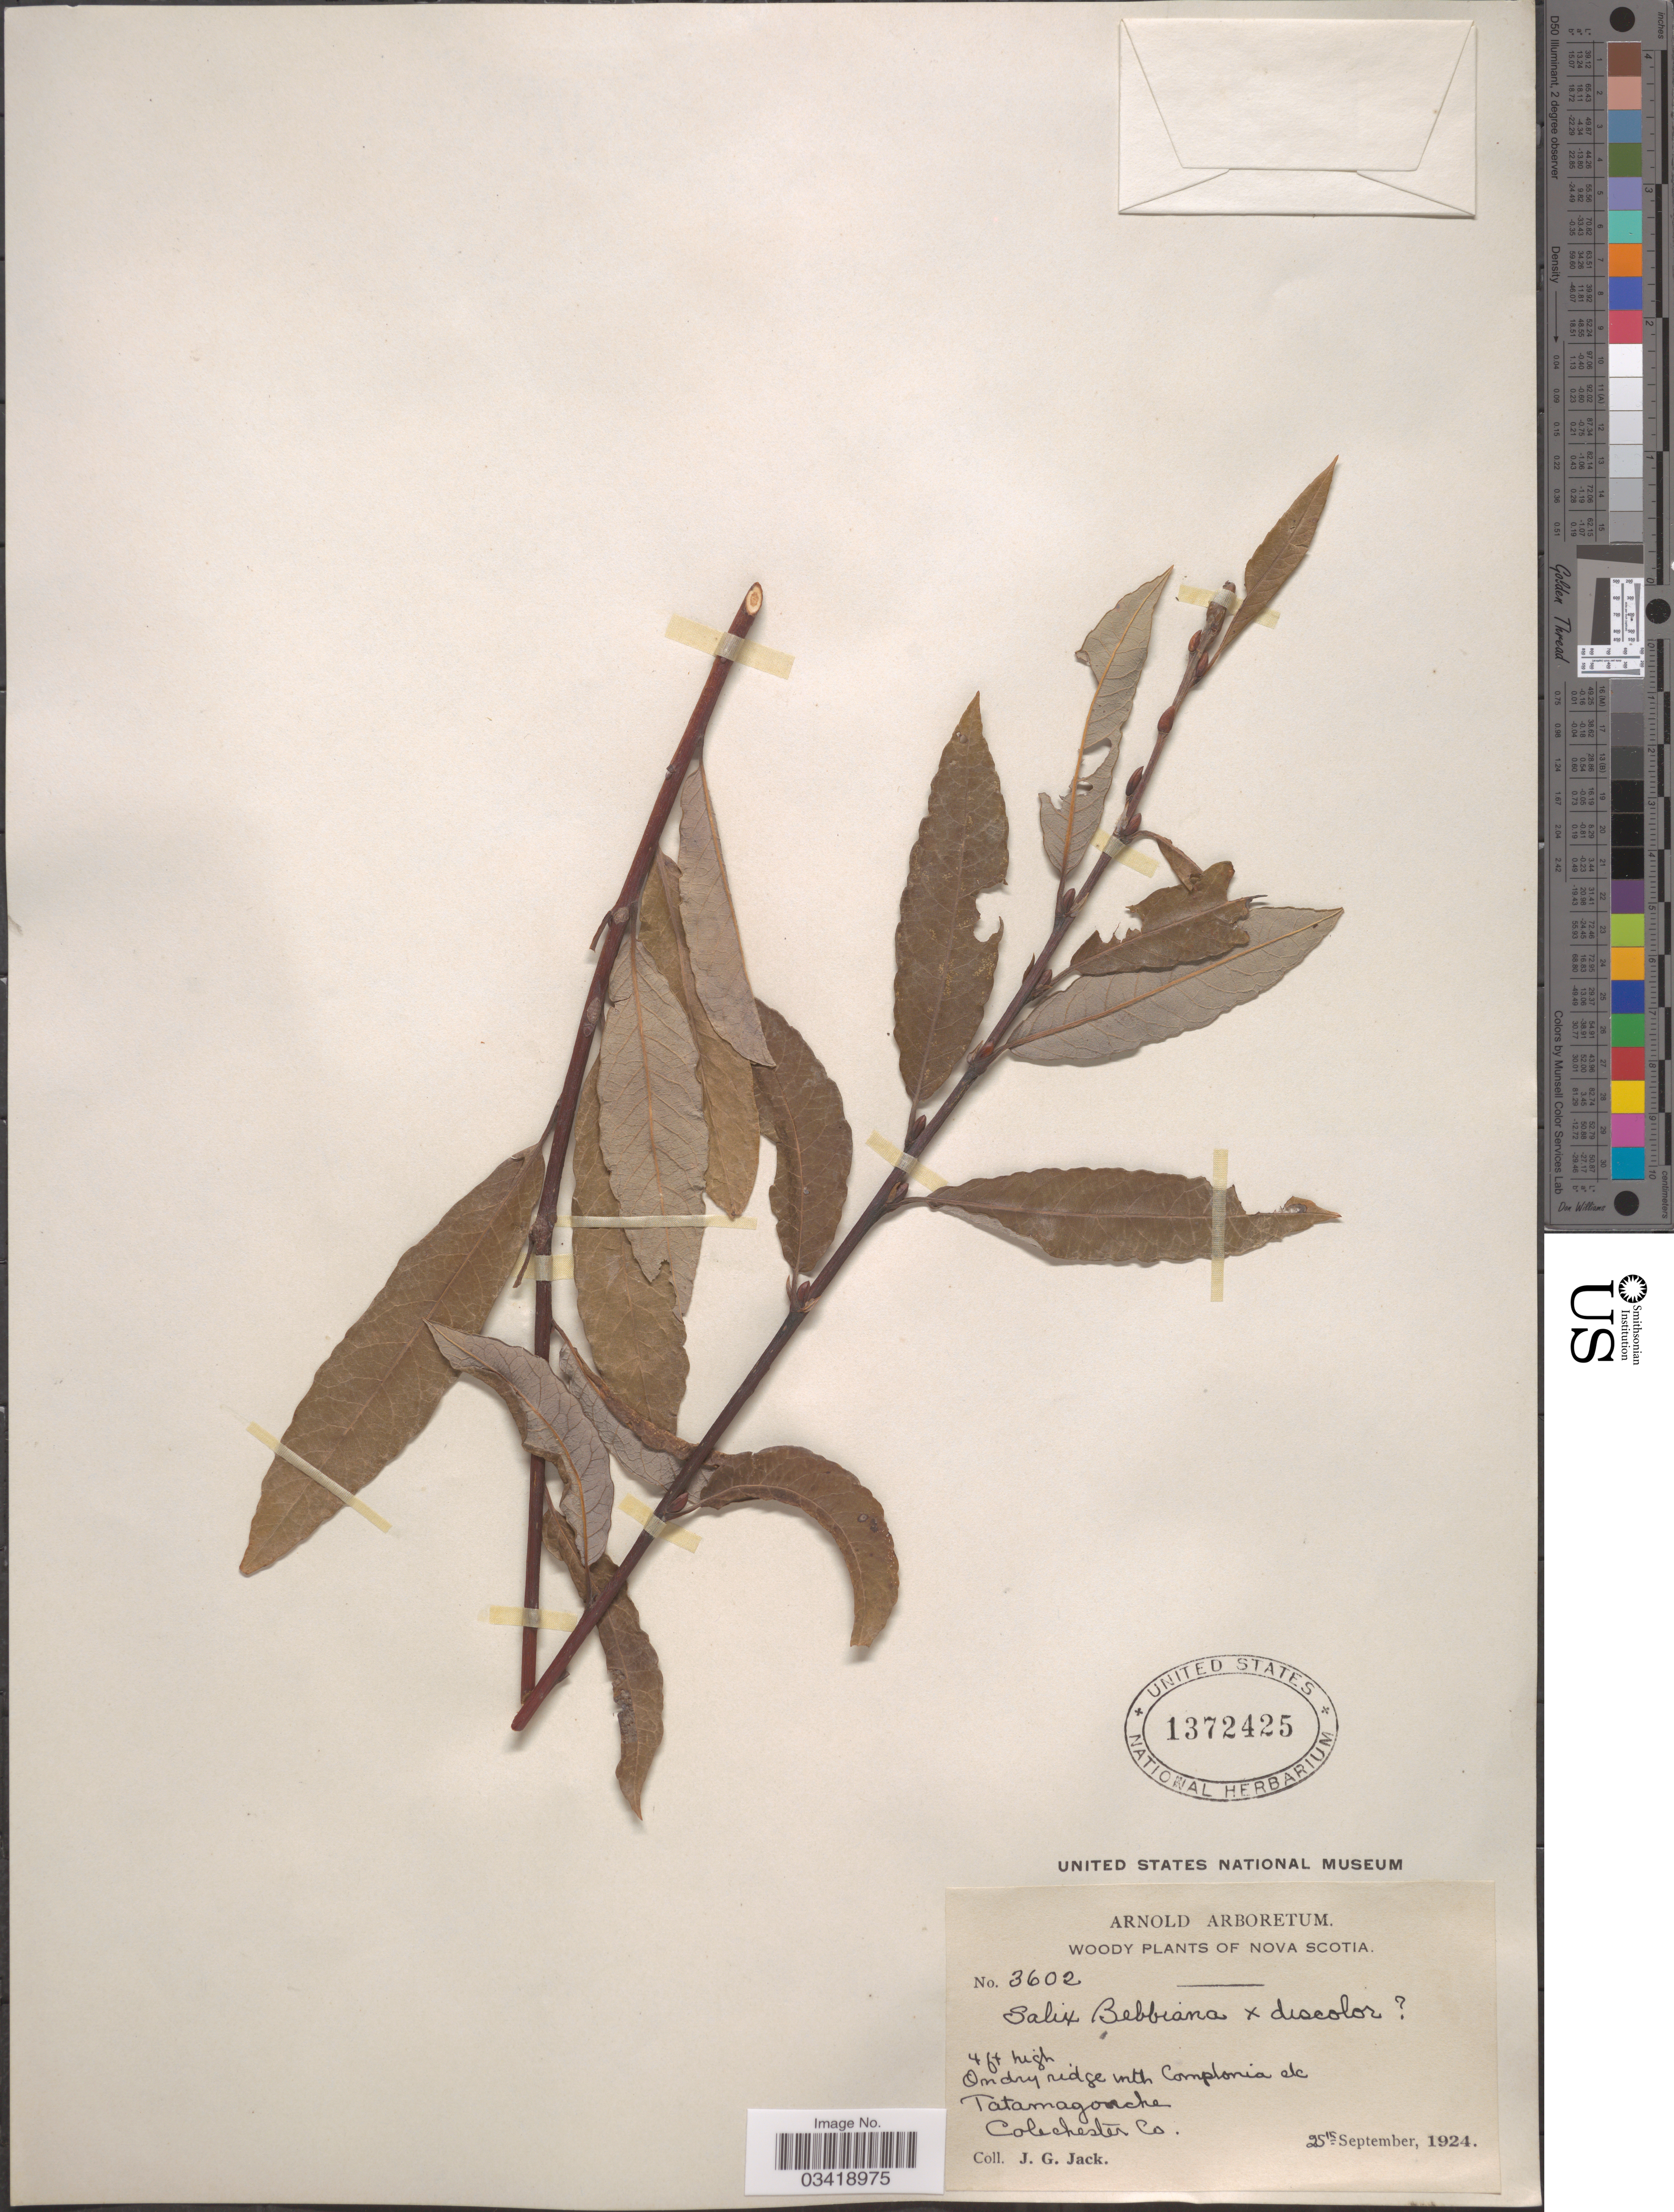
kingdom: Plantae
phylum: Tracheophyta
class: Magnoliopsida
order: Malpighiales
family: Salicaceae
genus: Salix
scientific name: Salix bebbiana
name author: Sarg.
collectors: J. G. Jack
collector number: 3602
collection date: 1924-09-25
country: Canada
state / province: Nova Scotia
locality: Tatamagouche, Colchester Co.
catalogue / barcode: US 1372425